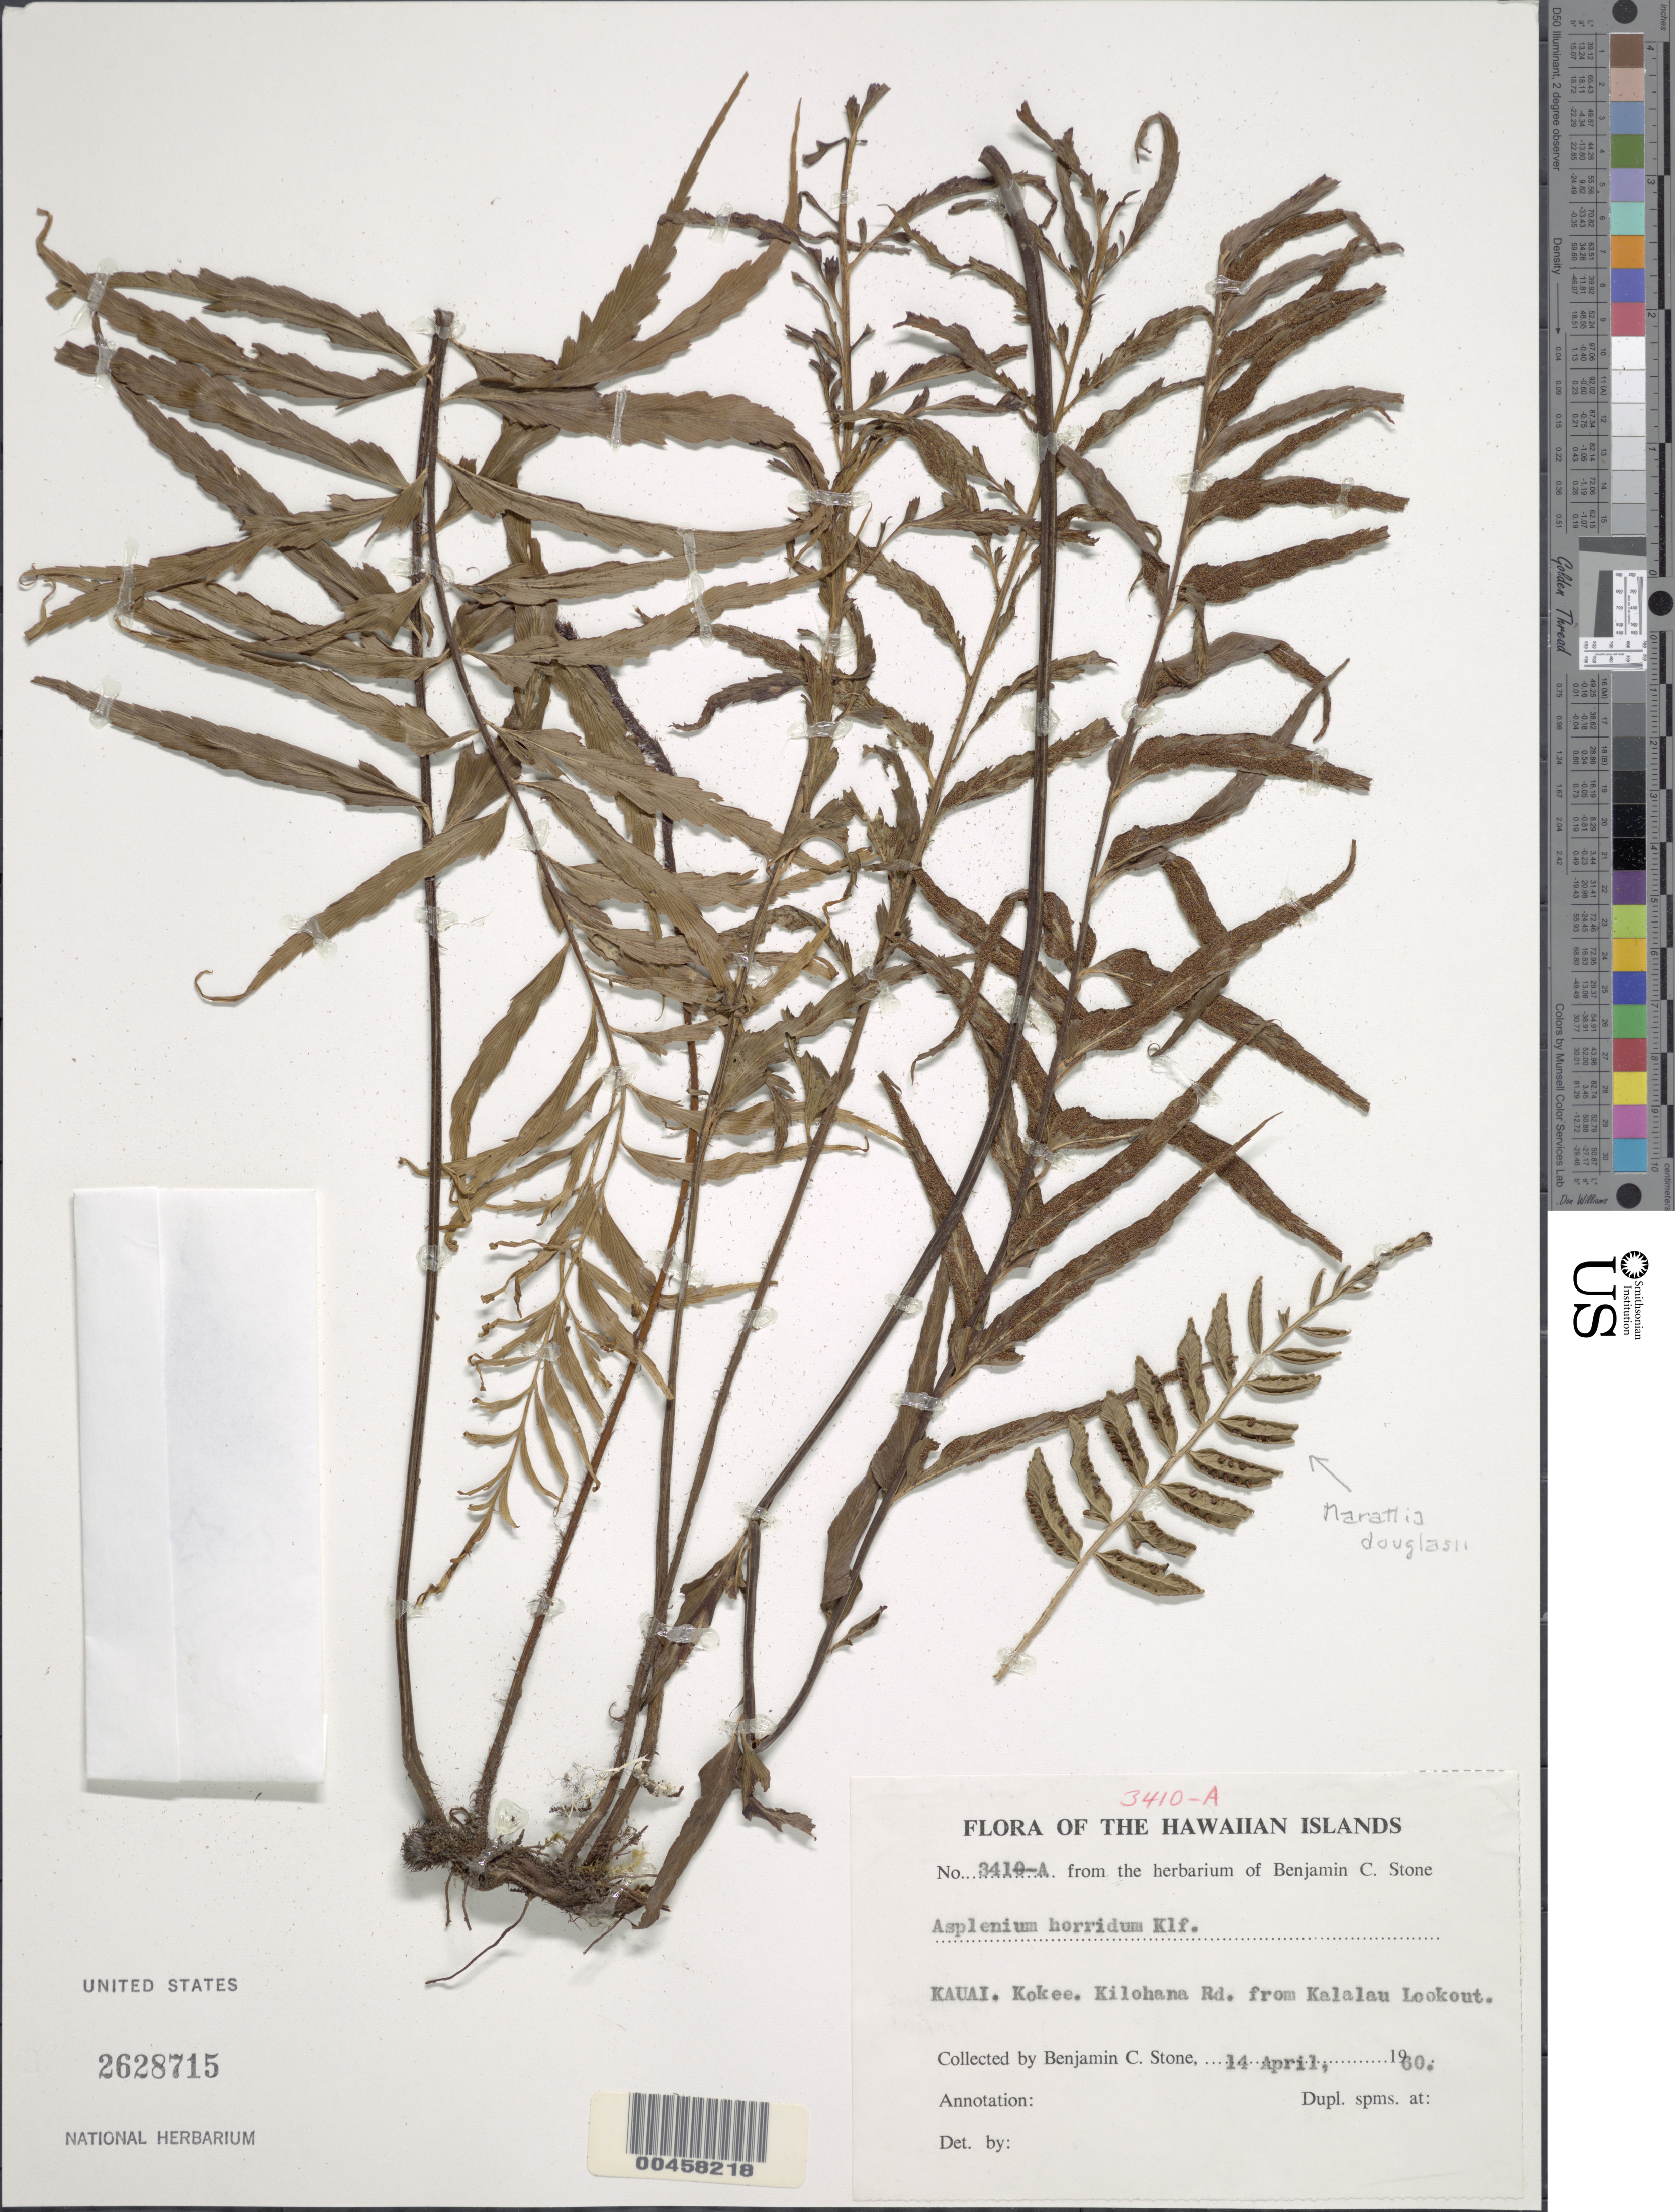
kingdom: Plantae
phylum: Tracheophyta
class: Polypodiopsida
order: Polypodiales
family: Aspleniaceae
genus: Asplenium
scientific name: Asplenium polyodon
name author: G. Forst.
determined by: Wagner, W. L., (BOT), Smithsonian Institution - National Museum of Natural History (UNITED STATES)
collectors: B. C. Stone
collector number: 3410a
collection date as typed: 14 Apr 1960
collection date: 1960-04-14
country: United States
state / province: Hawaii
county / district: Kauai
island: Kaua'i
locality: Kokee, Kilohana Rd. from Kalalau Lookout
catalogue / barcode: US 2628715